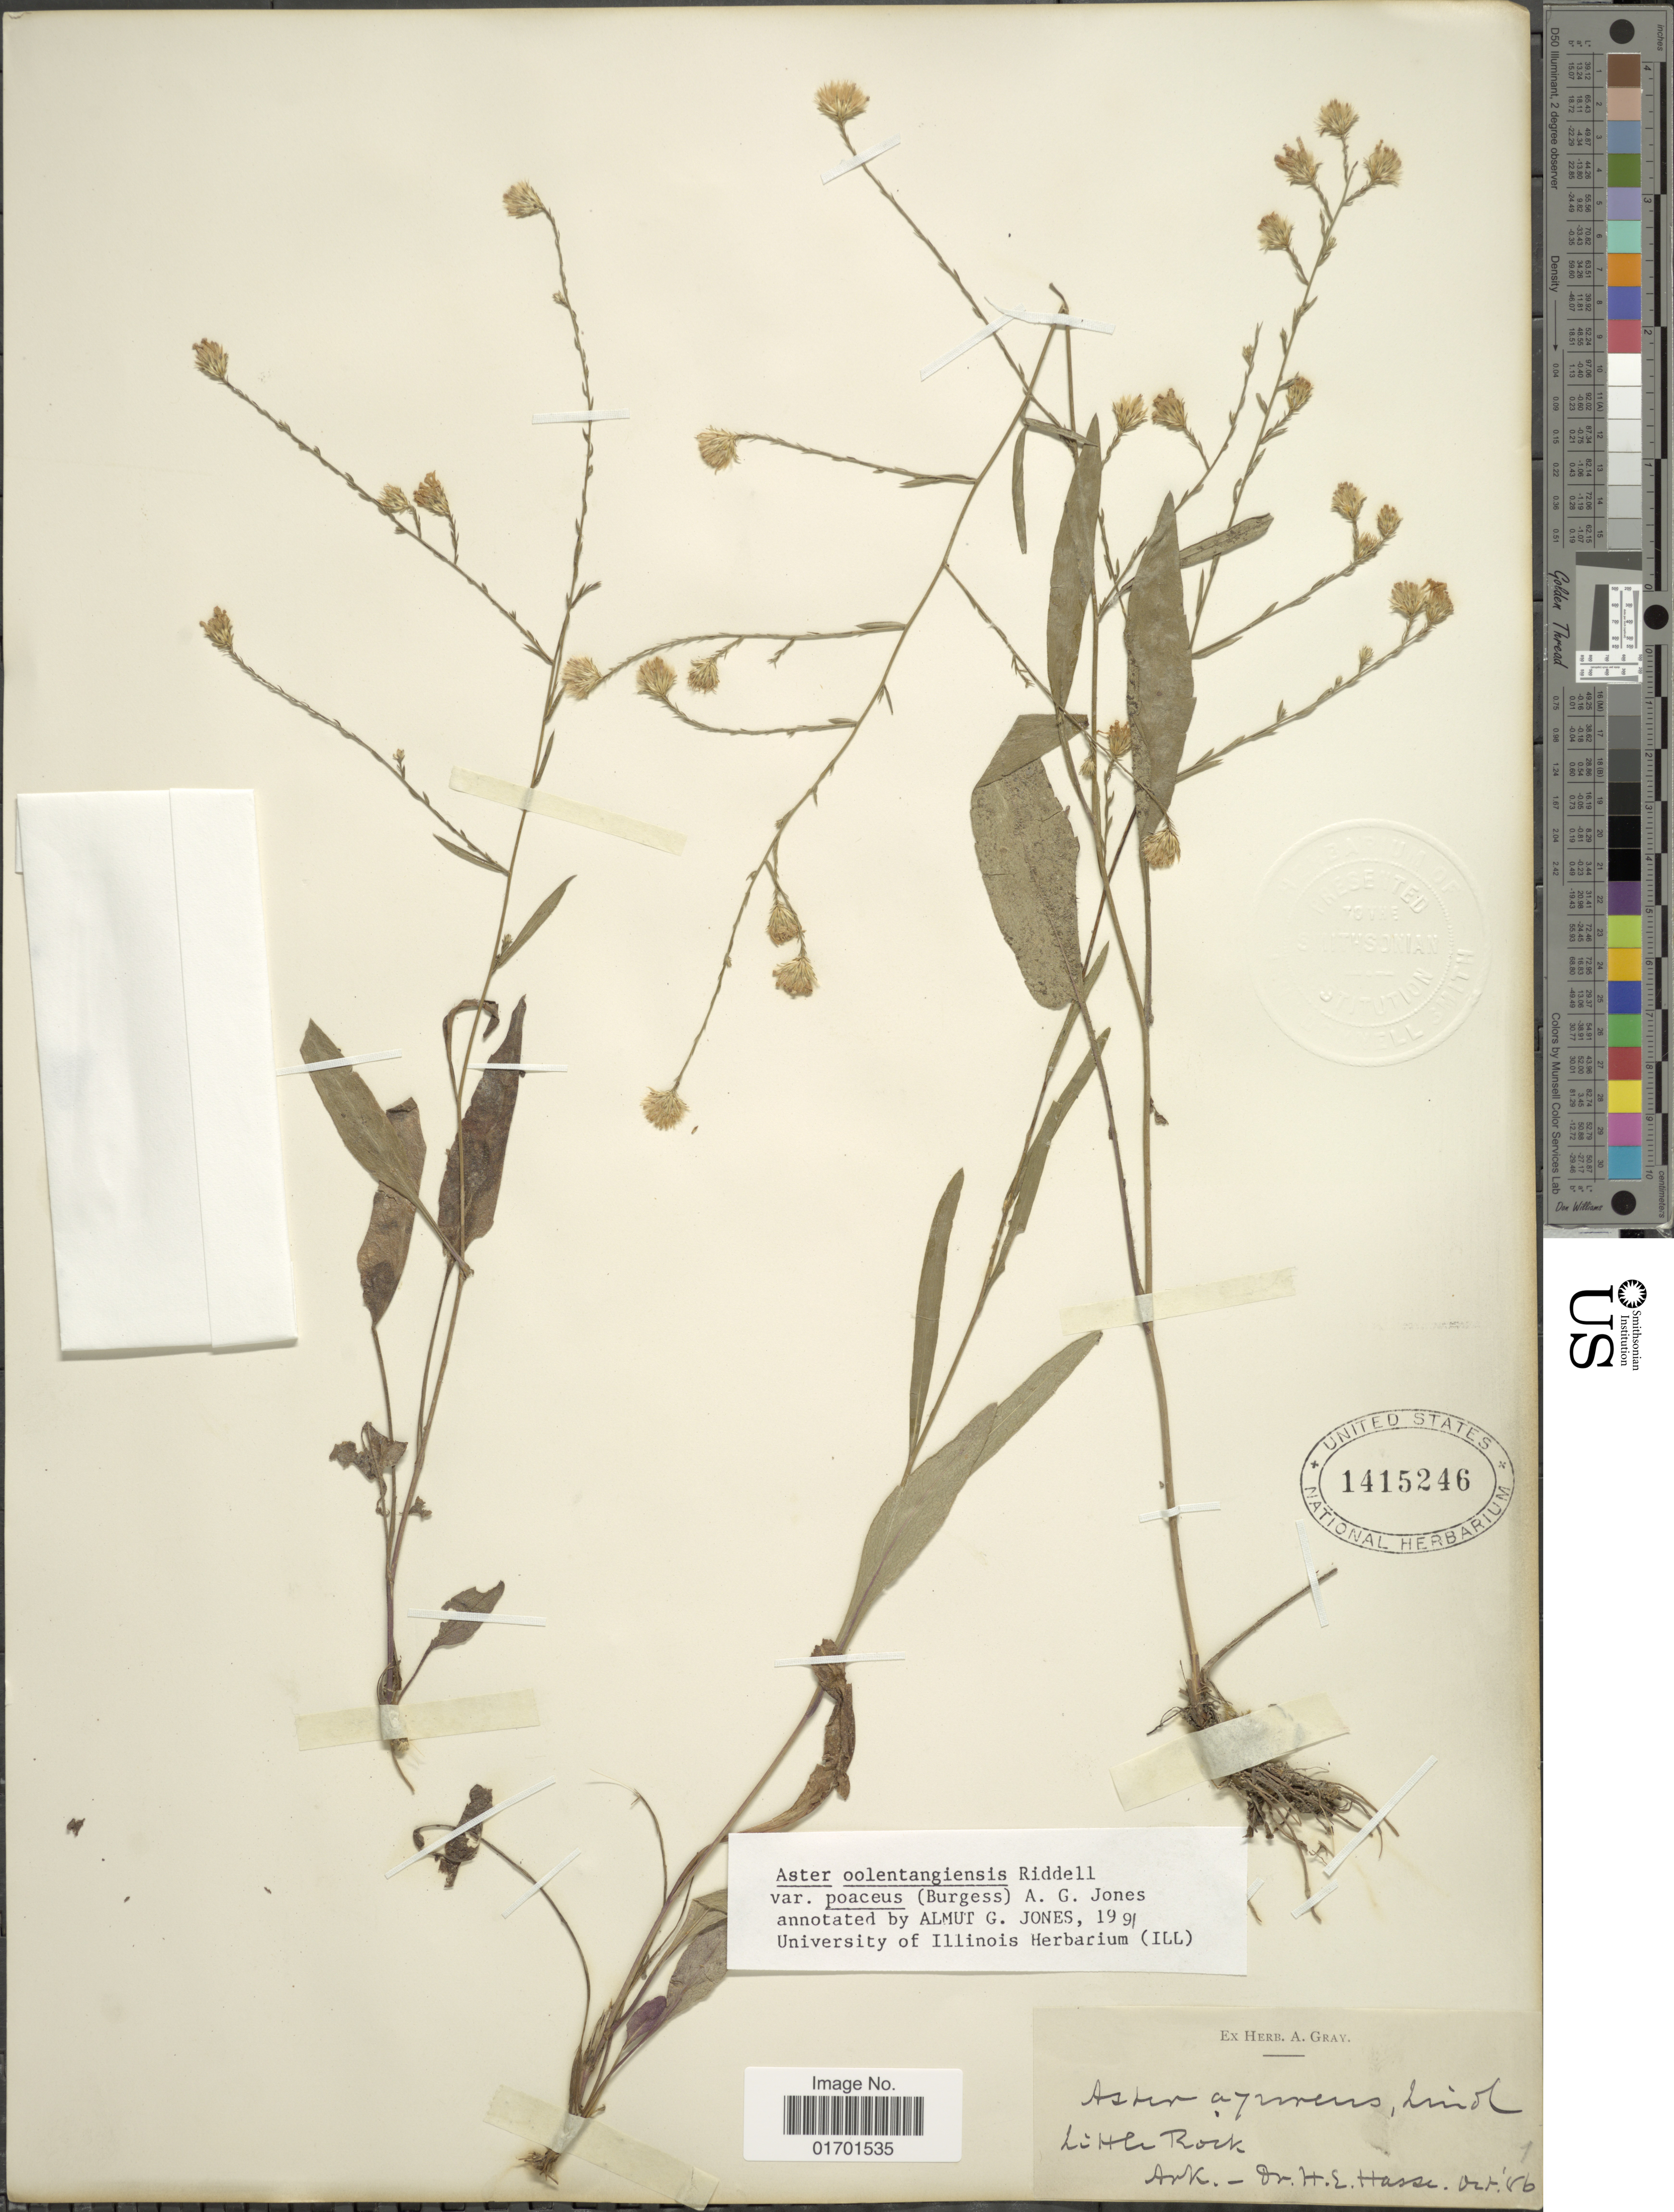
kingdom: Plantae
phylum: Tracheophyta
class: Magnoliopsida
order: Asterales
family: Asteraceae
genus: Symphyotrichum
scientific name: Symphyotrichum oolentangiense var. poaceum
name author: (E.S. Burgess) G.L. Nesom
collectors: H. E. Hasse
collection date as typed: Transcribed d/m/y: /10/86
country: United States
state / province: Arkansas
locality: Little Rock, Ark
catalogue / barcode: US 1415246